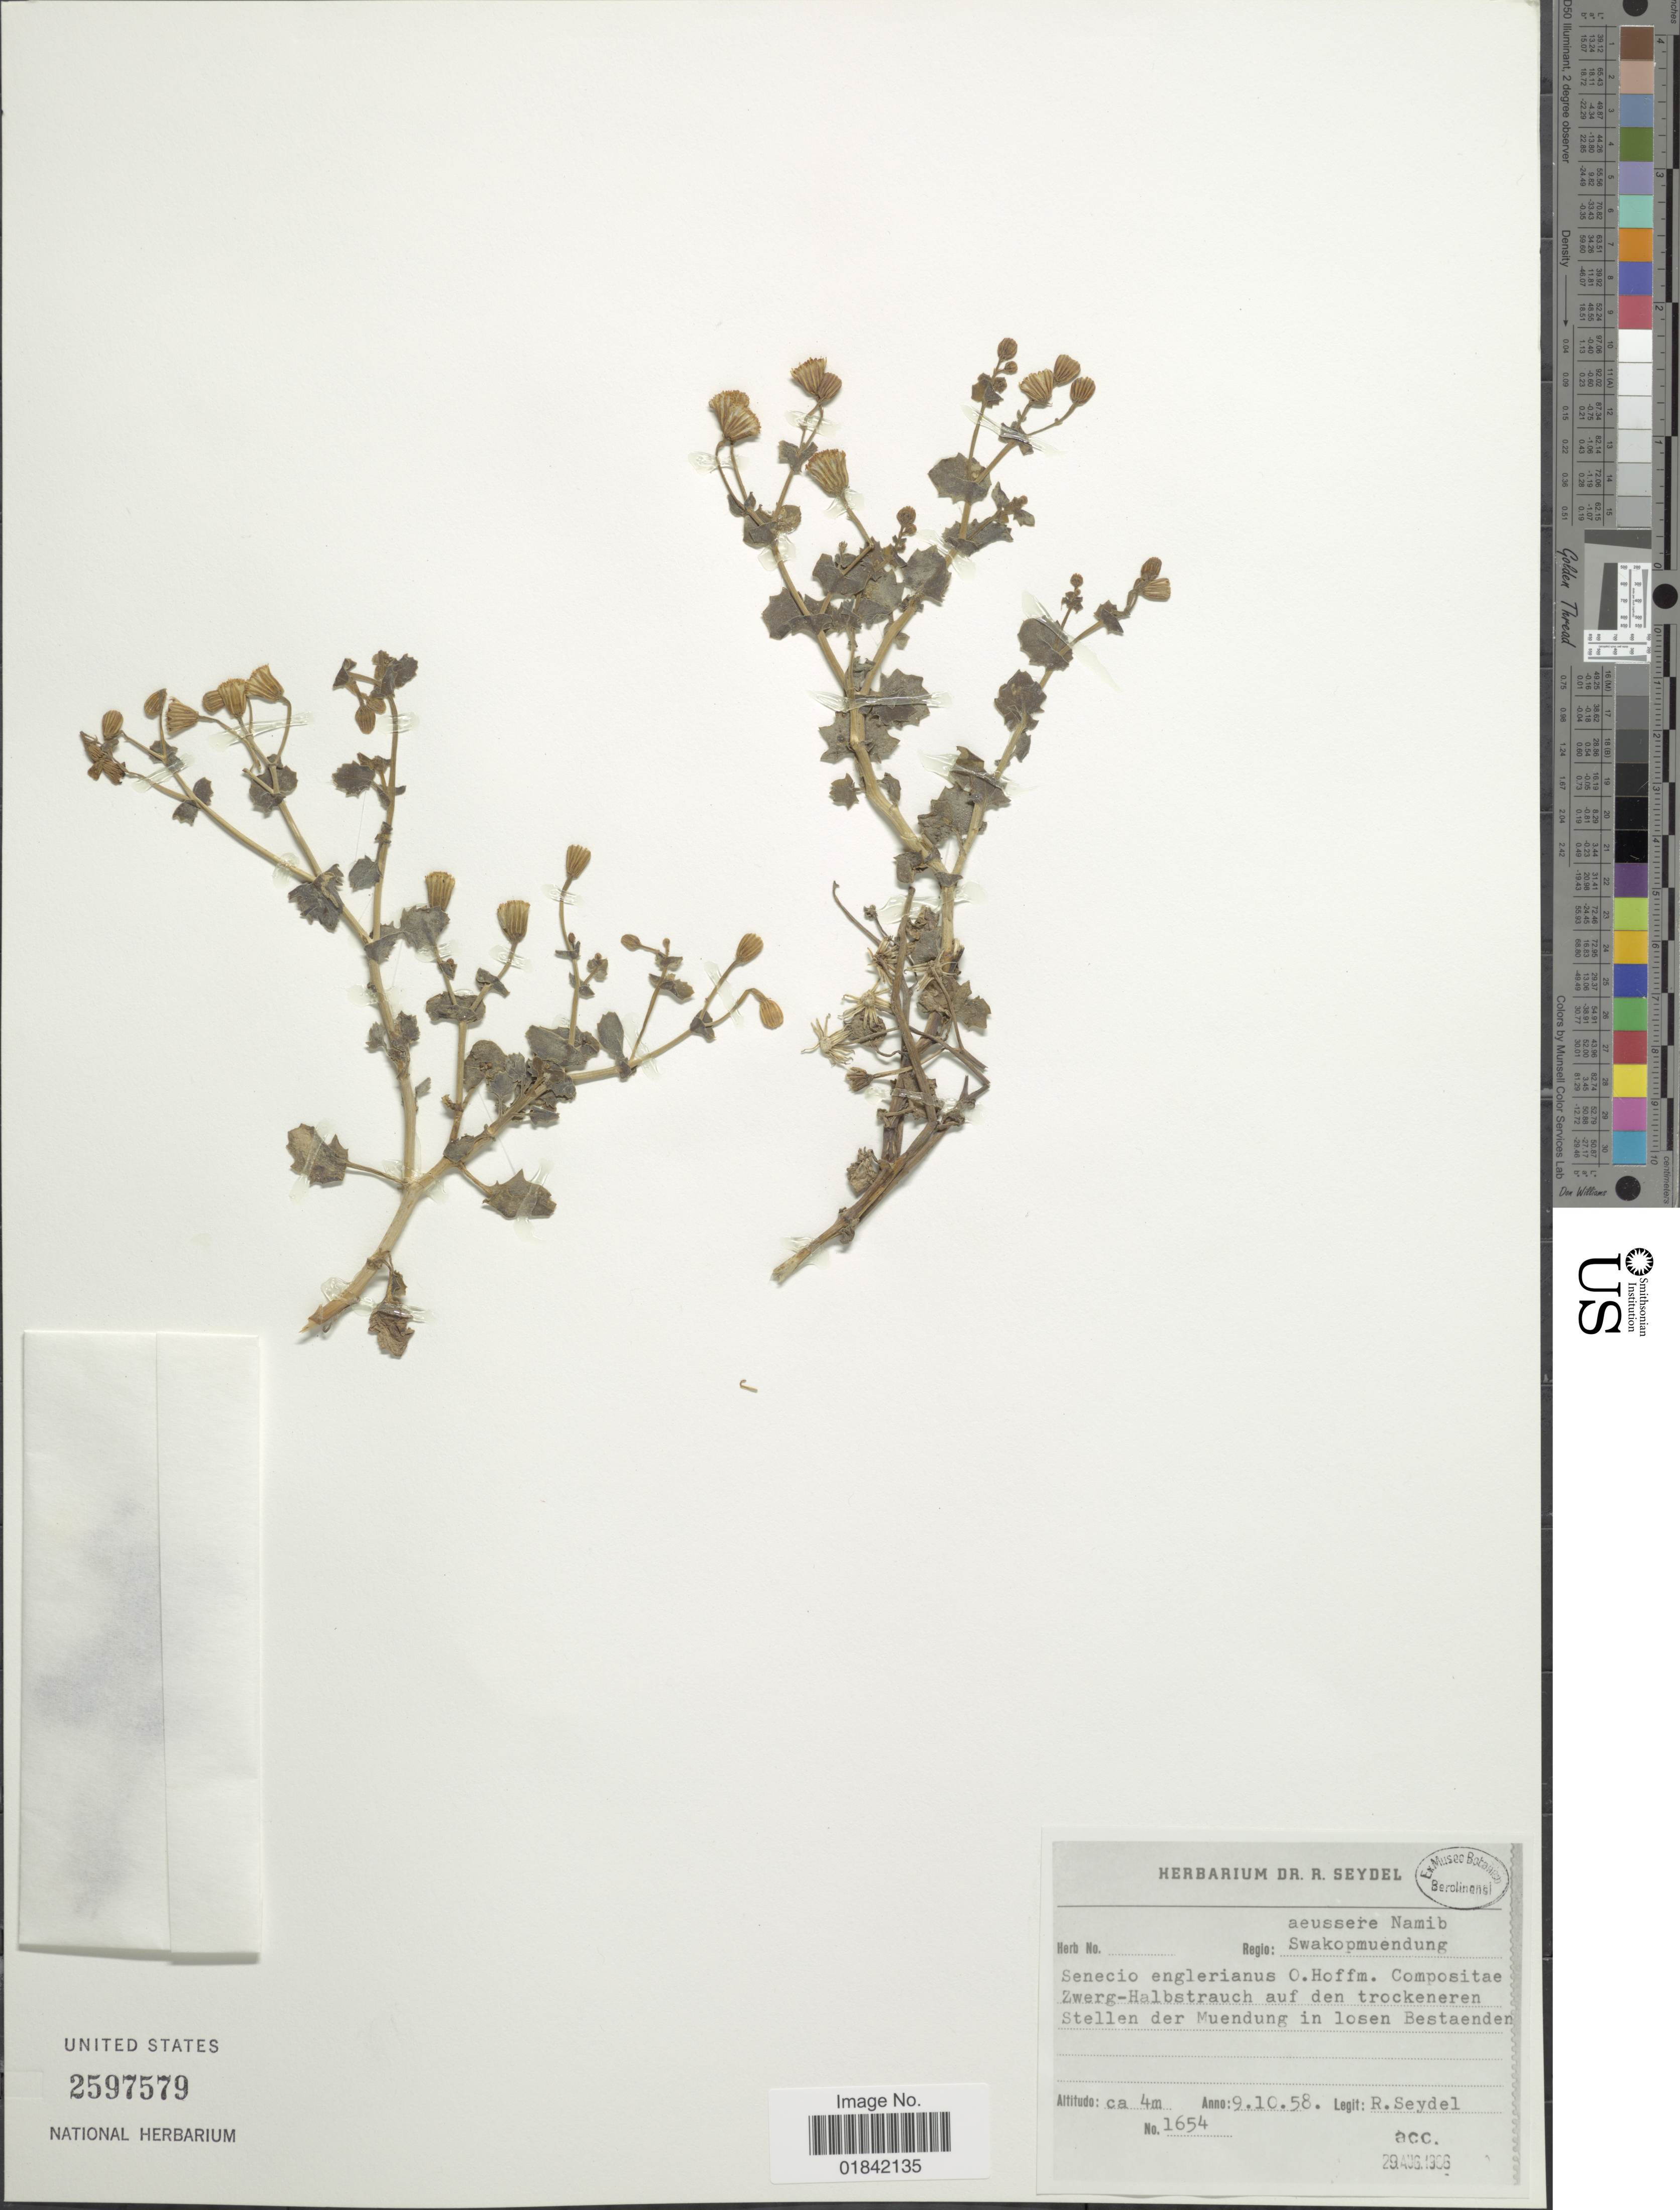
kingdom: Plantae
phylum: Tracheophyta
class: Magnoliopsida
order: Asterales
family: Asteraceae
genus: Senecio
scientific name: Senecio engleranus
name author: O. Hoffm.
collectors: R. Seydel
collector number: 1654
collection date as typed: Transcribed d/m/y: 9/10/58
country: Namibia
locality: Aeussere Namib Swakopmuendung, Zwerg-Halbstrauch auf den trockeneren Stellen der Muendung in losen Bestaenden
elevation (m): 4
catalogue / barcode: US 2597579